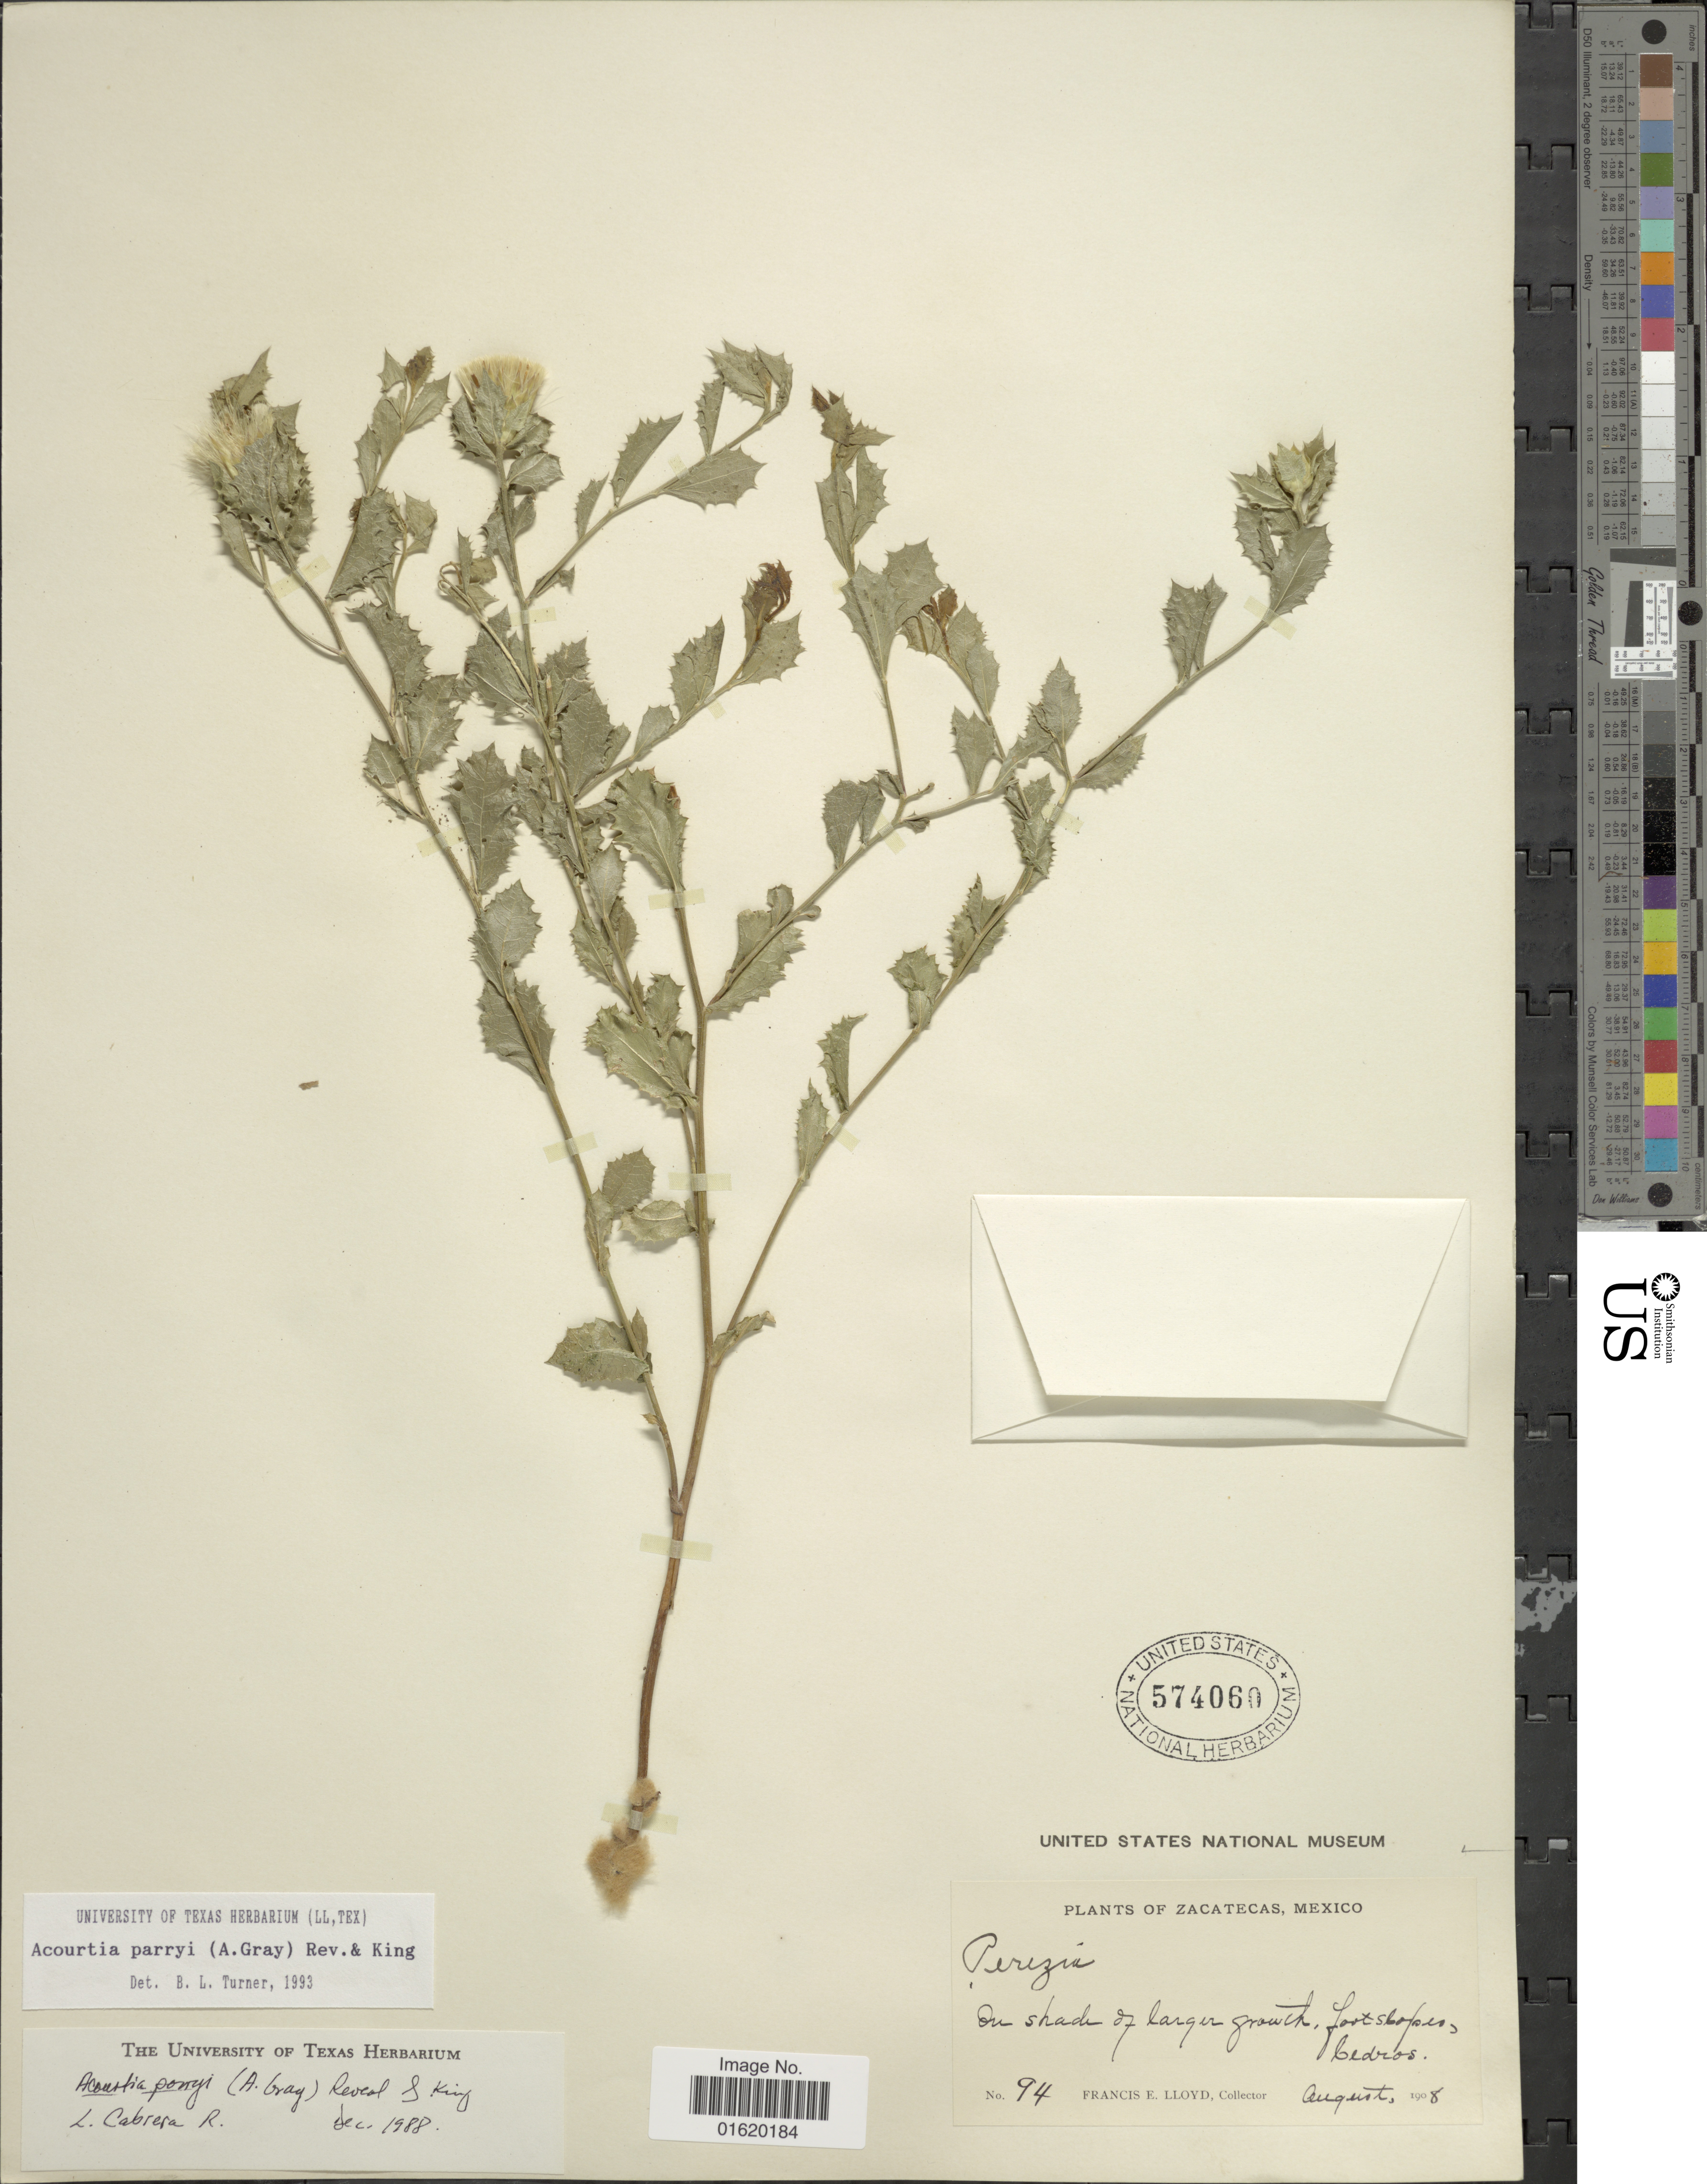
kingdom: Plantae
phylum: Tracheophyta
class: Magnoliopsida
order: Asterales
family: Asteraceae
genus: Acourtia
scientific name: Acourtia parryi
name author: (A. Gray) Reveal & R.M. King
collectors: Lloyd, C. E.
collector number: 94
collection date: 1908-08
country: Mexico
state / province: Zacatecas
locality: In shade of larger growth forest slopes, Cedros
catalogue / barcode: US 574060